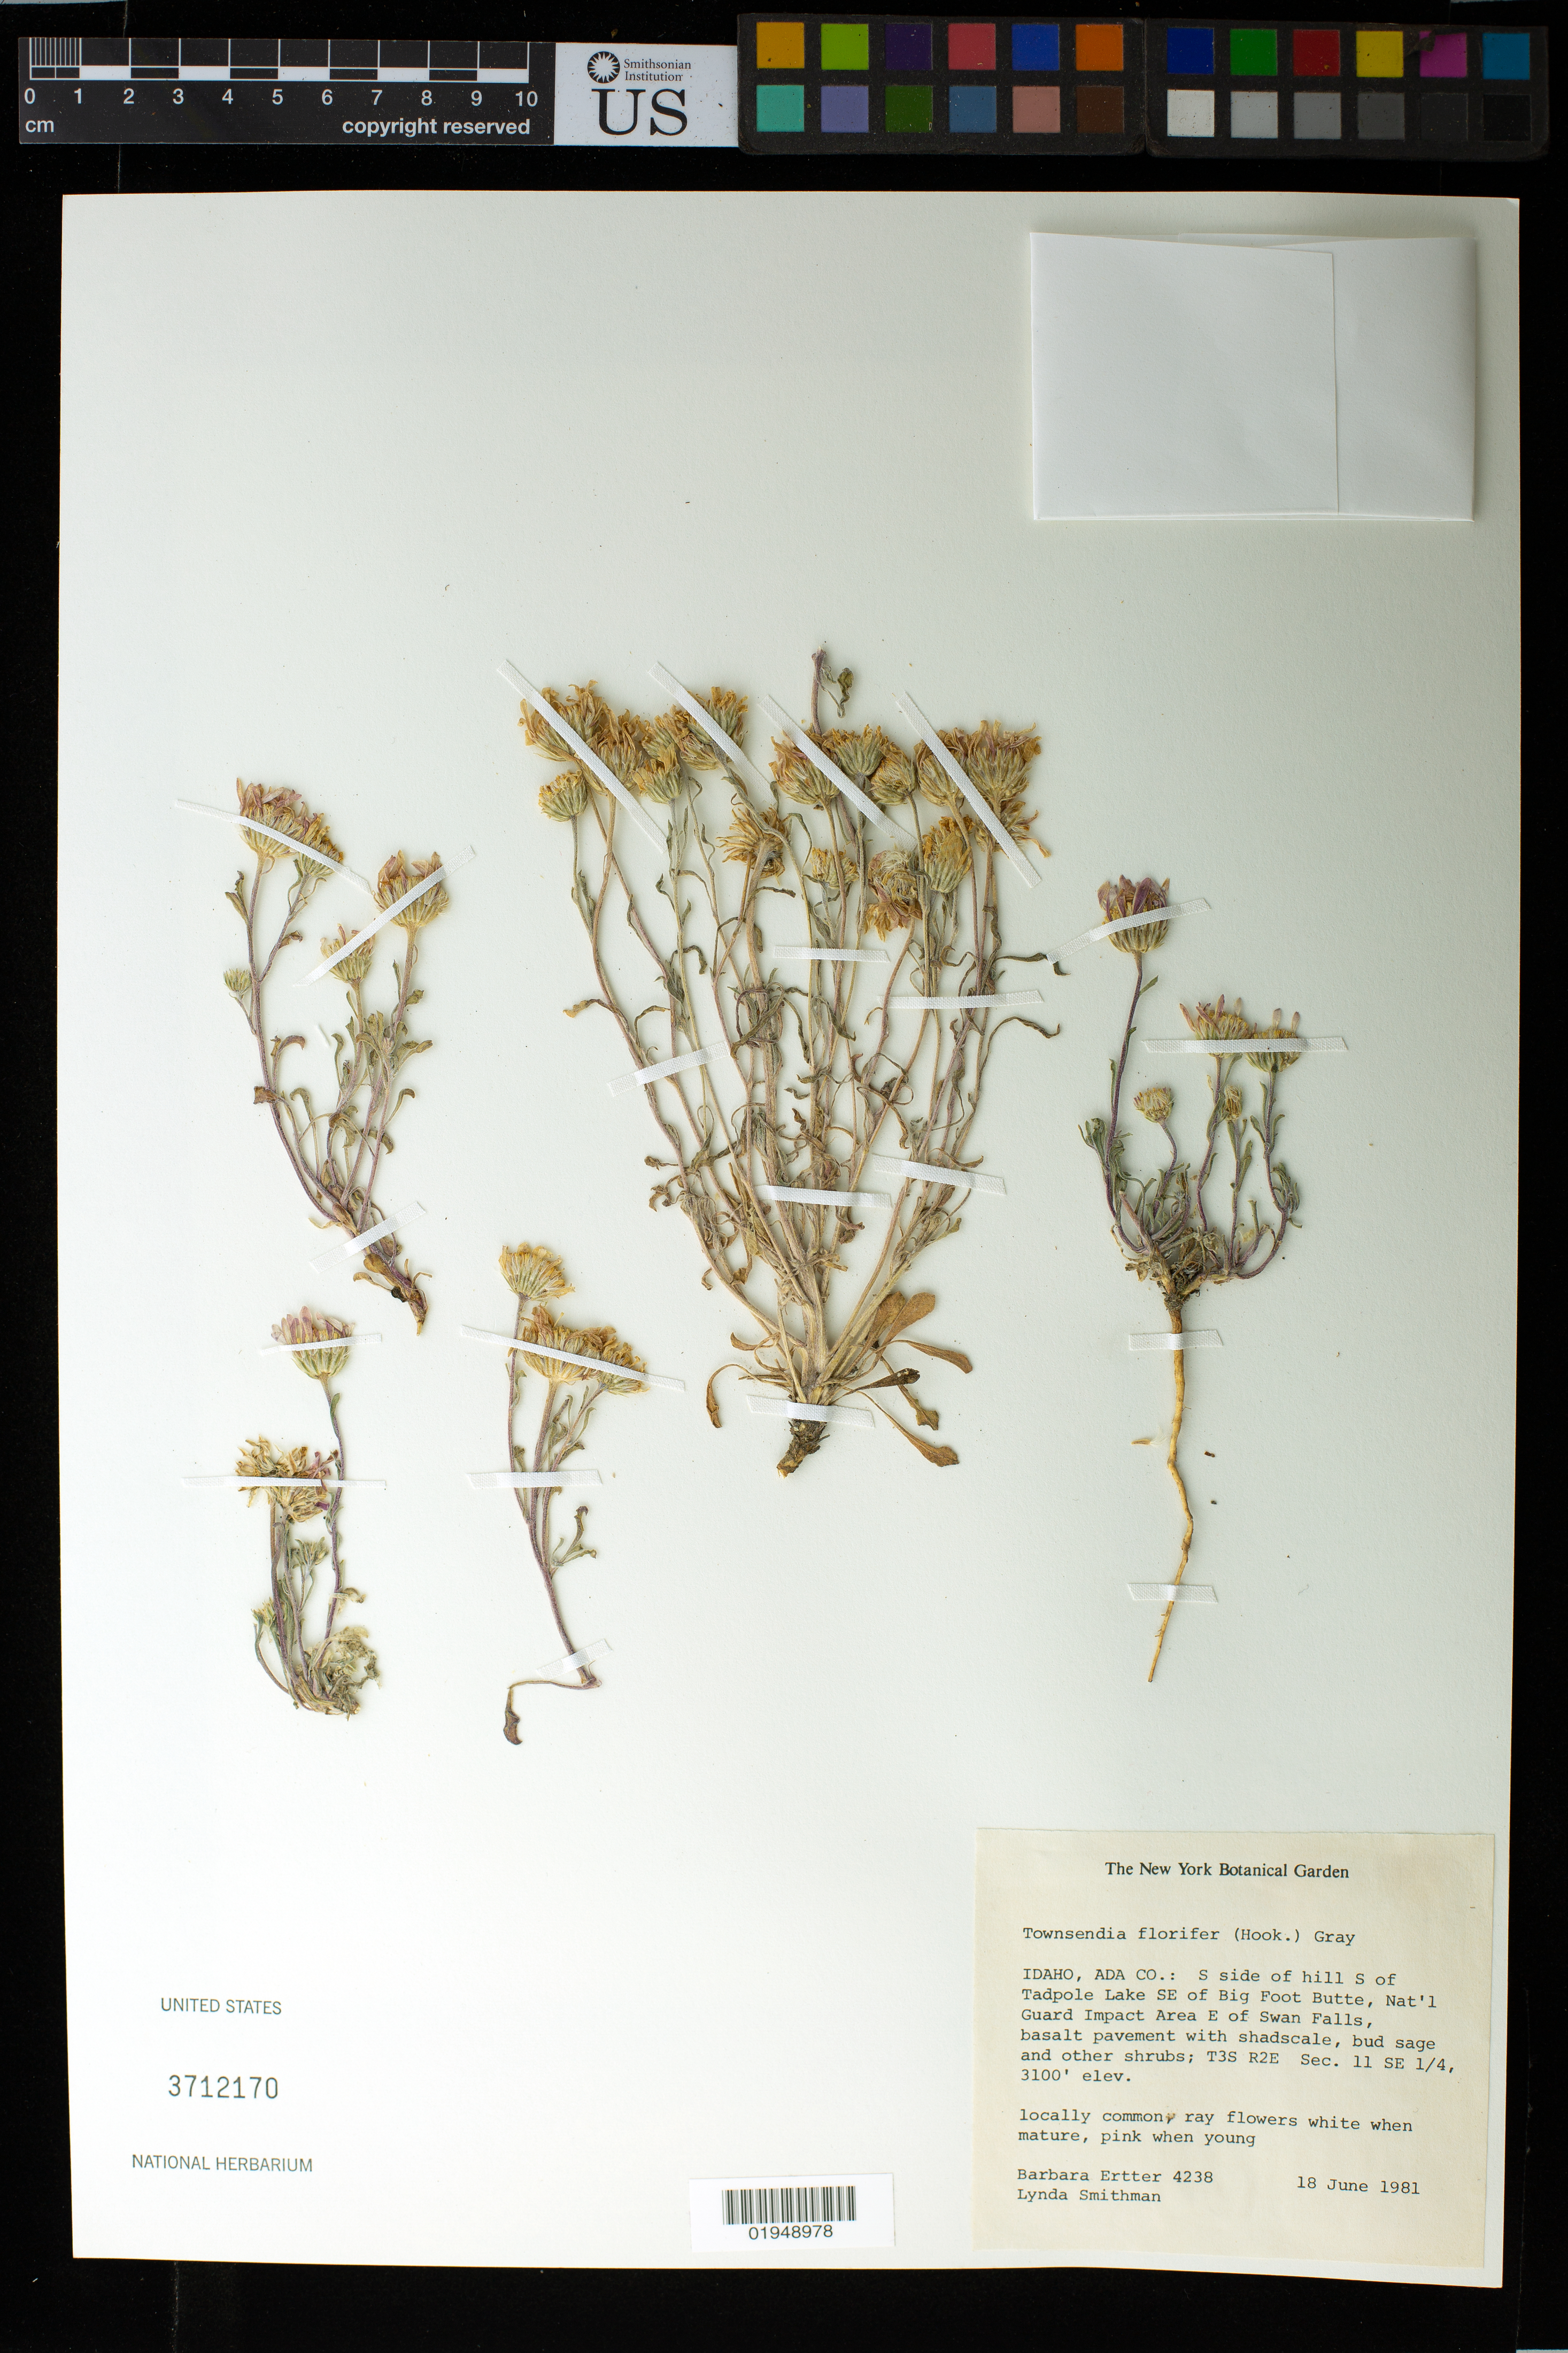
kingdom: Plantae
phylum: Tracheophyta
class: Magnoliopsida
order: Asterales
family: Asteraceae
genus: Townsendia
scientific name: Townsendia florifer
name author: (Hook.) A. Gray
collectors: B. Ertter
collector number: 4238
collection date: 1981-06-18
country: United States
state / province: Idaho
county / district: Ada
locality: S side of hill S of Tadpole Lake SE of Big Foot Butte, Nat'l Guard Impact Area E of Swan Falls; T3S R2E Sec. 11 SE 1/4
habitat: basalt pavement with shadscale, bud sage and other shrubs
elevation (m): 945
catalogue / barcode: US 3712170